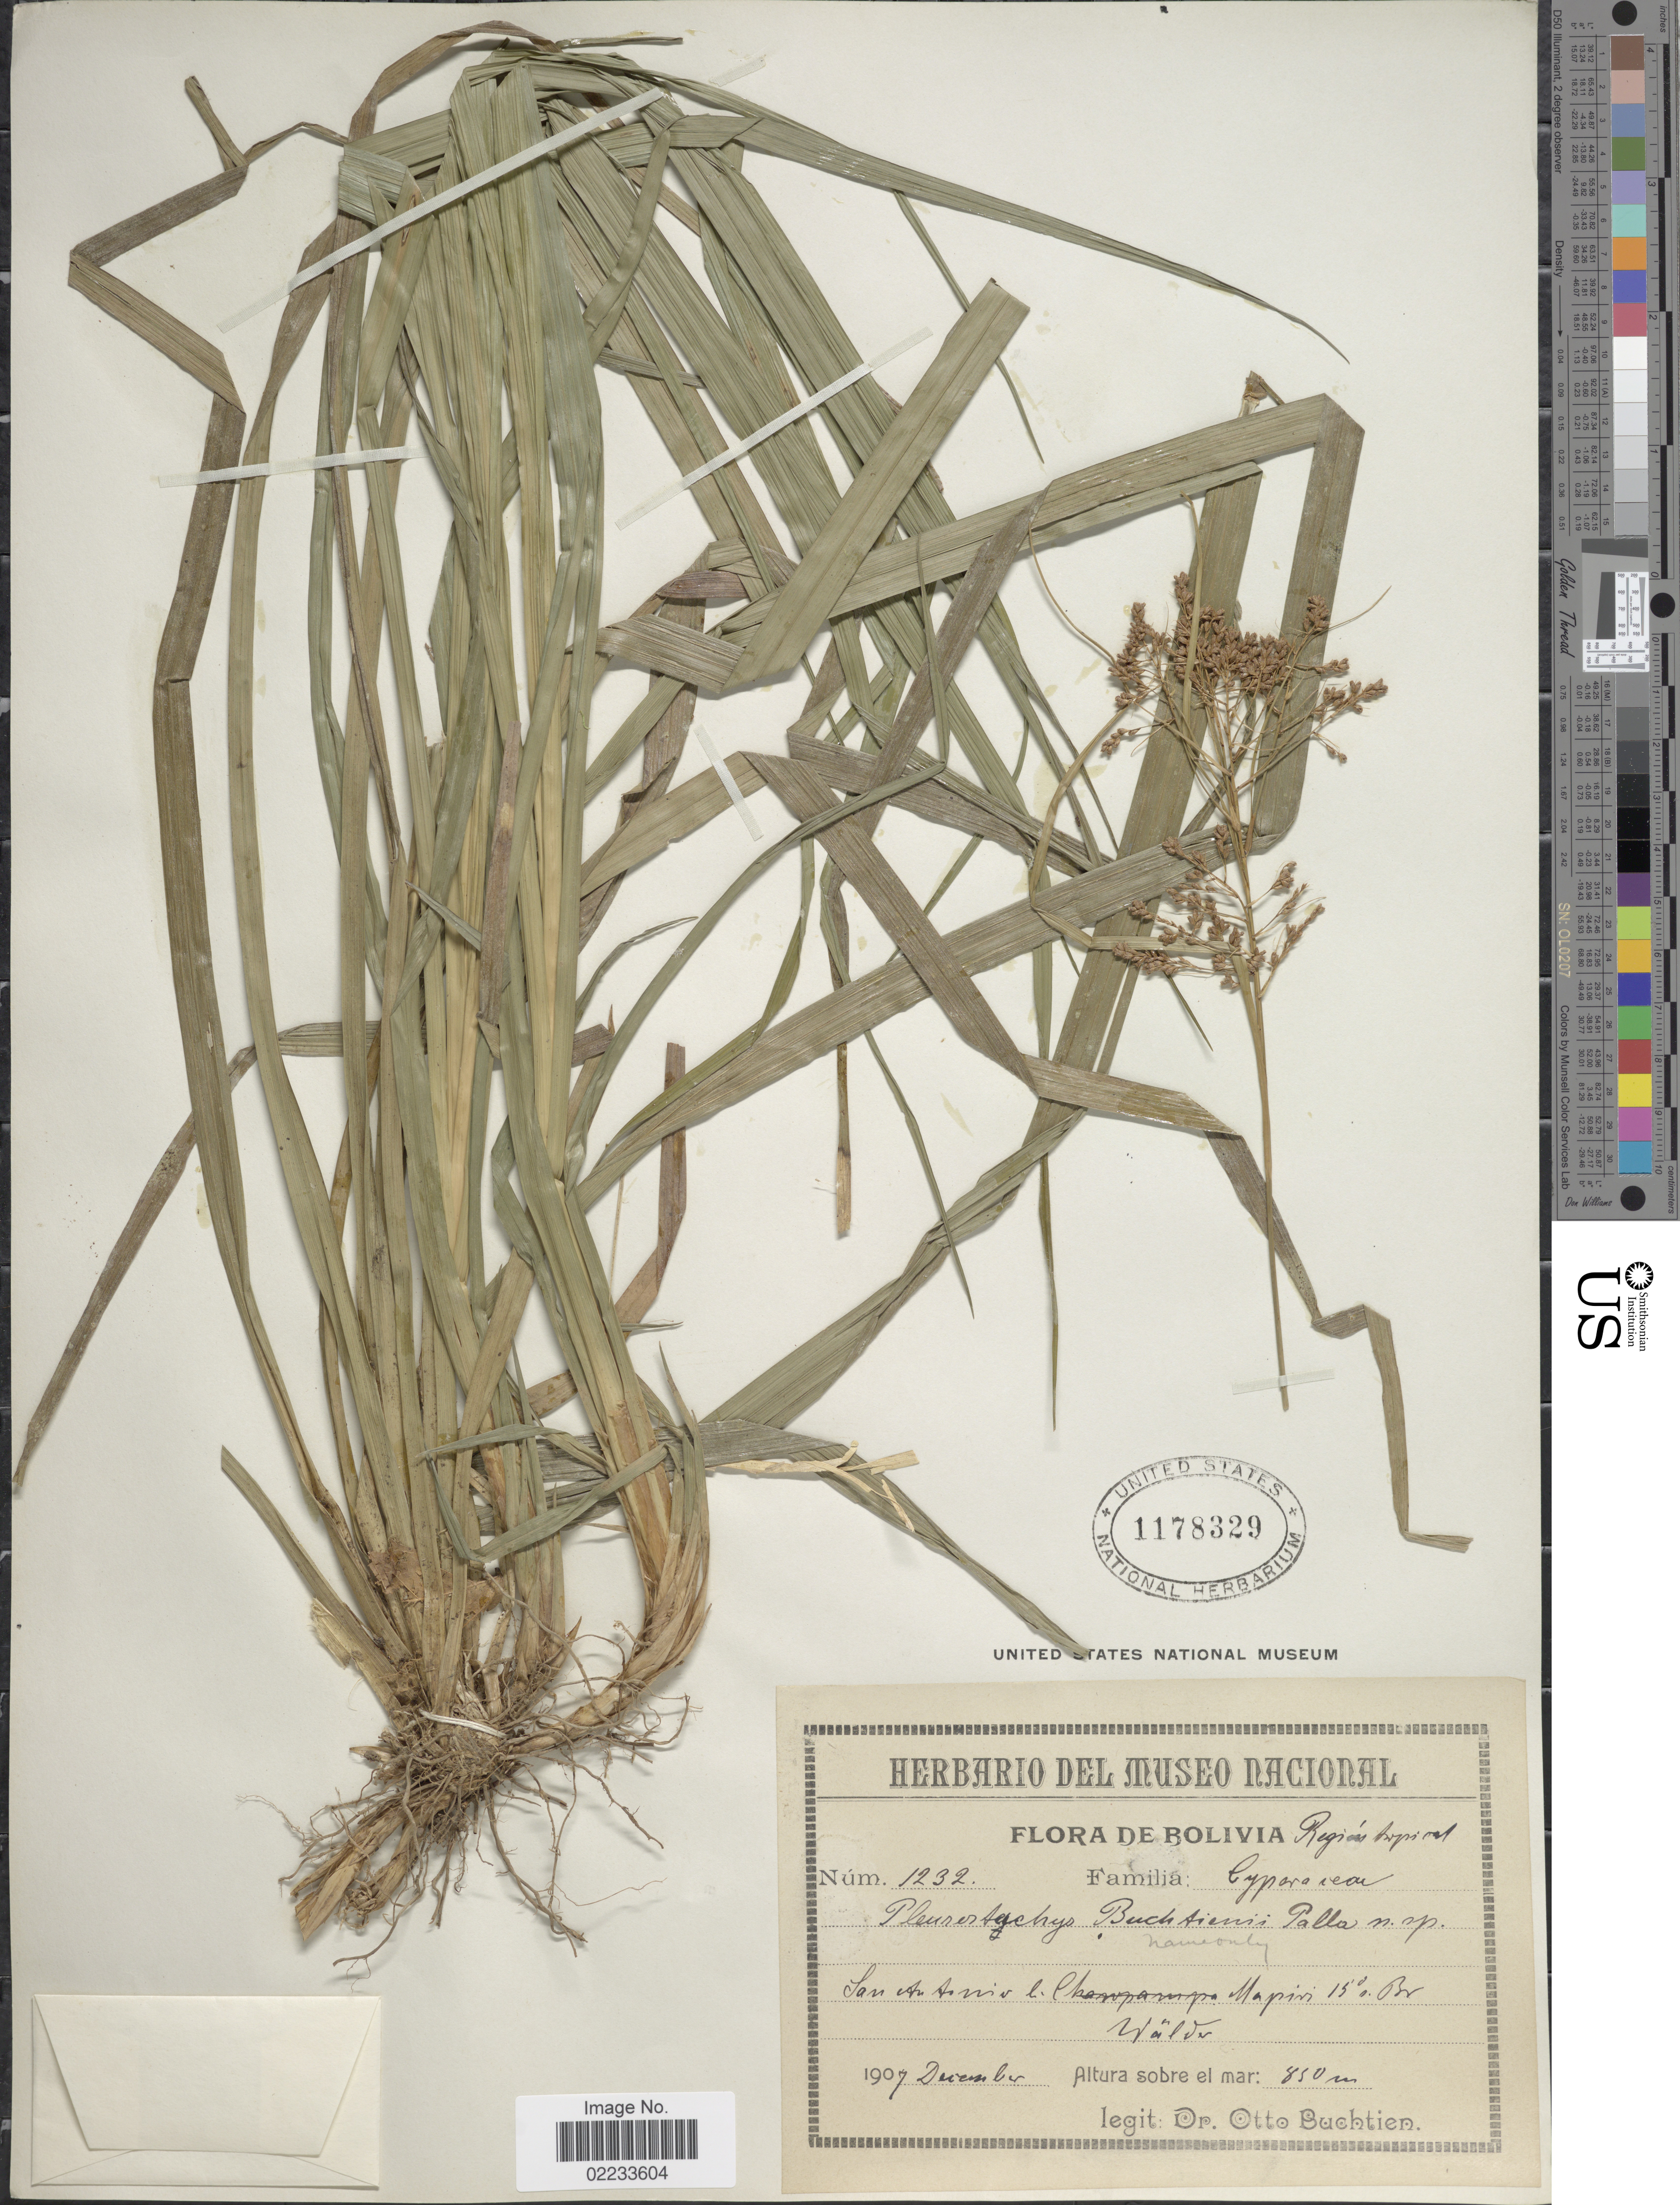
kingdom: Plantae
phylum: Tracheophyta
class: Liliopsida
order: Poales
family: Cyperaceae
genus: Rhynchospora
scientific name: Rhynchospora orbigniana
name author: (Brongn.) L.B. Sm.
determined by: Strong, Mark T., (BOT), Smithsonian Institution - National Museum of Natural History (UNITED STATES)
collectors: O. Buchtien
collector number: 1232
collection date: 1907-12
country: Bolivia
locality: Region tropical, San Antonio e. Mapiri 15° n Br, Wälder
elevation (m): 850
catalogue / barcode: US 1178329